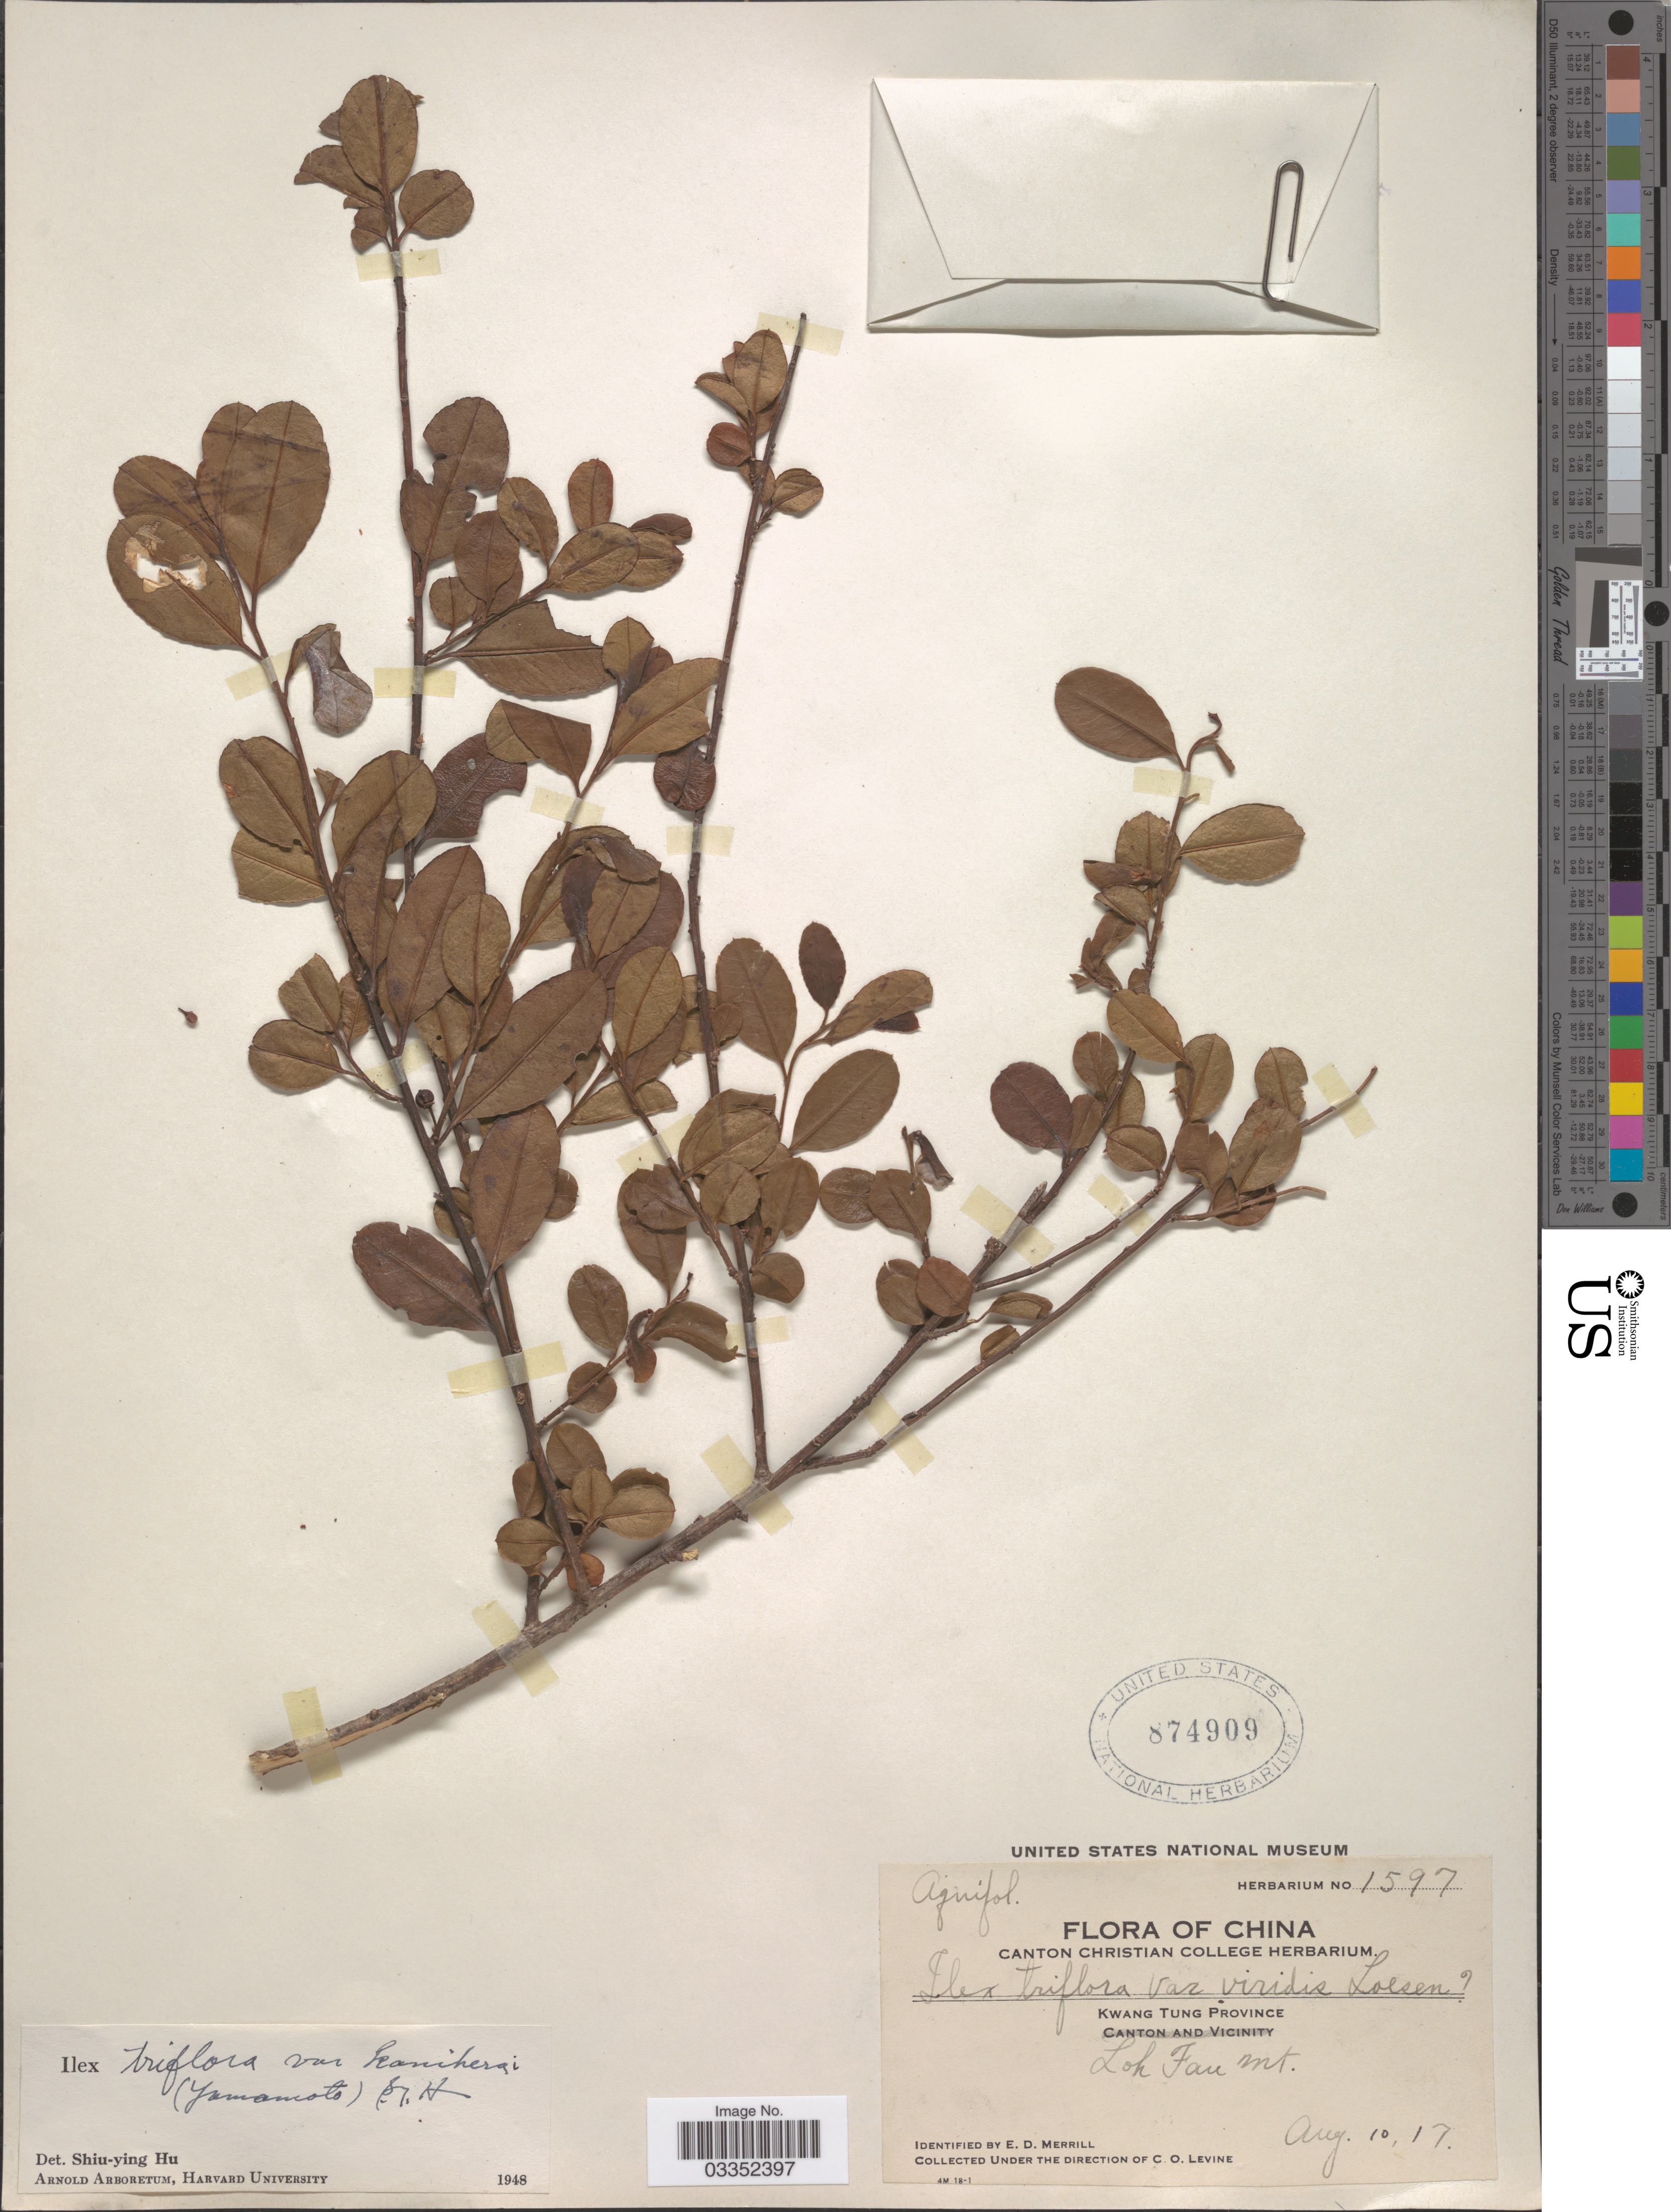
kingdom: Plantae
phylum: Tracheophyta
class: Magnoliopsida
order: Aquifoliales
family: Aquifoliaceae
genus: Ilex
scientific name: Ilex triflora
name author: Blume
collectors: C. O. Levine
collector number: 1597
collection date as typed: Transcribed d/m/y: 10/8/17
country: China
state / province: Guangdong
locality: Kwang Tung Province, Loh Fau Mt.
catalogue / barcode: US 874909